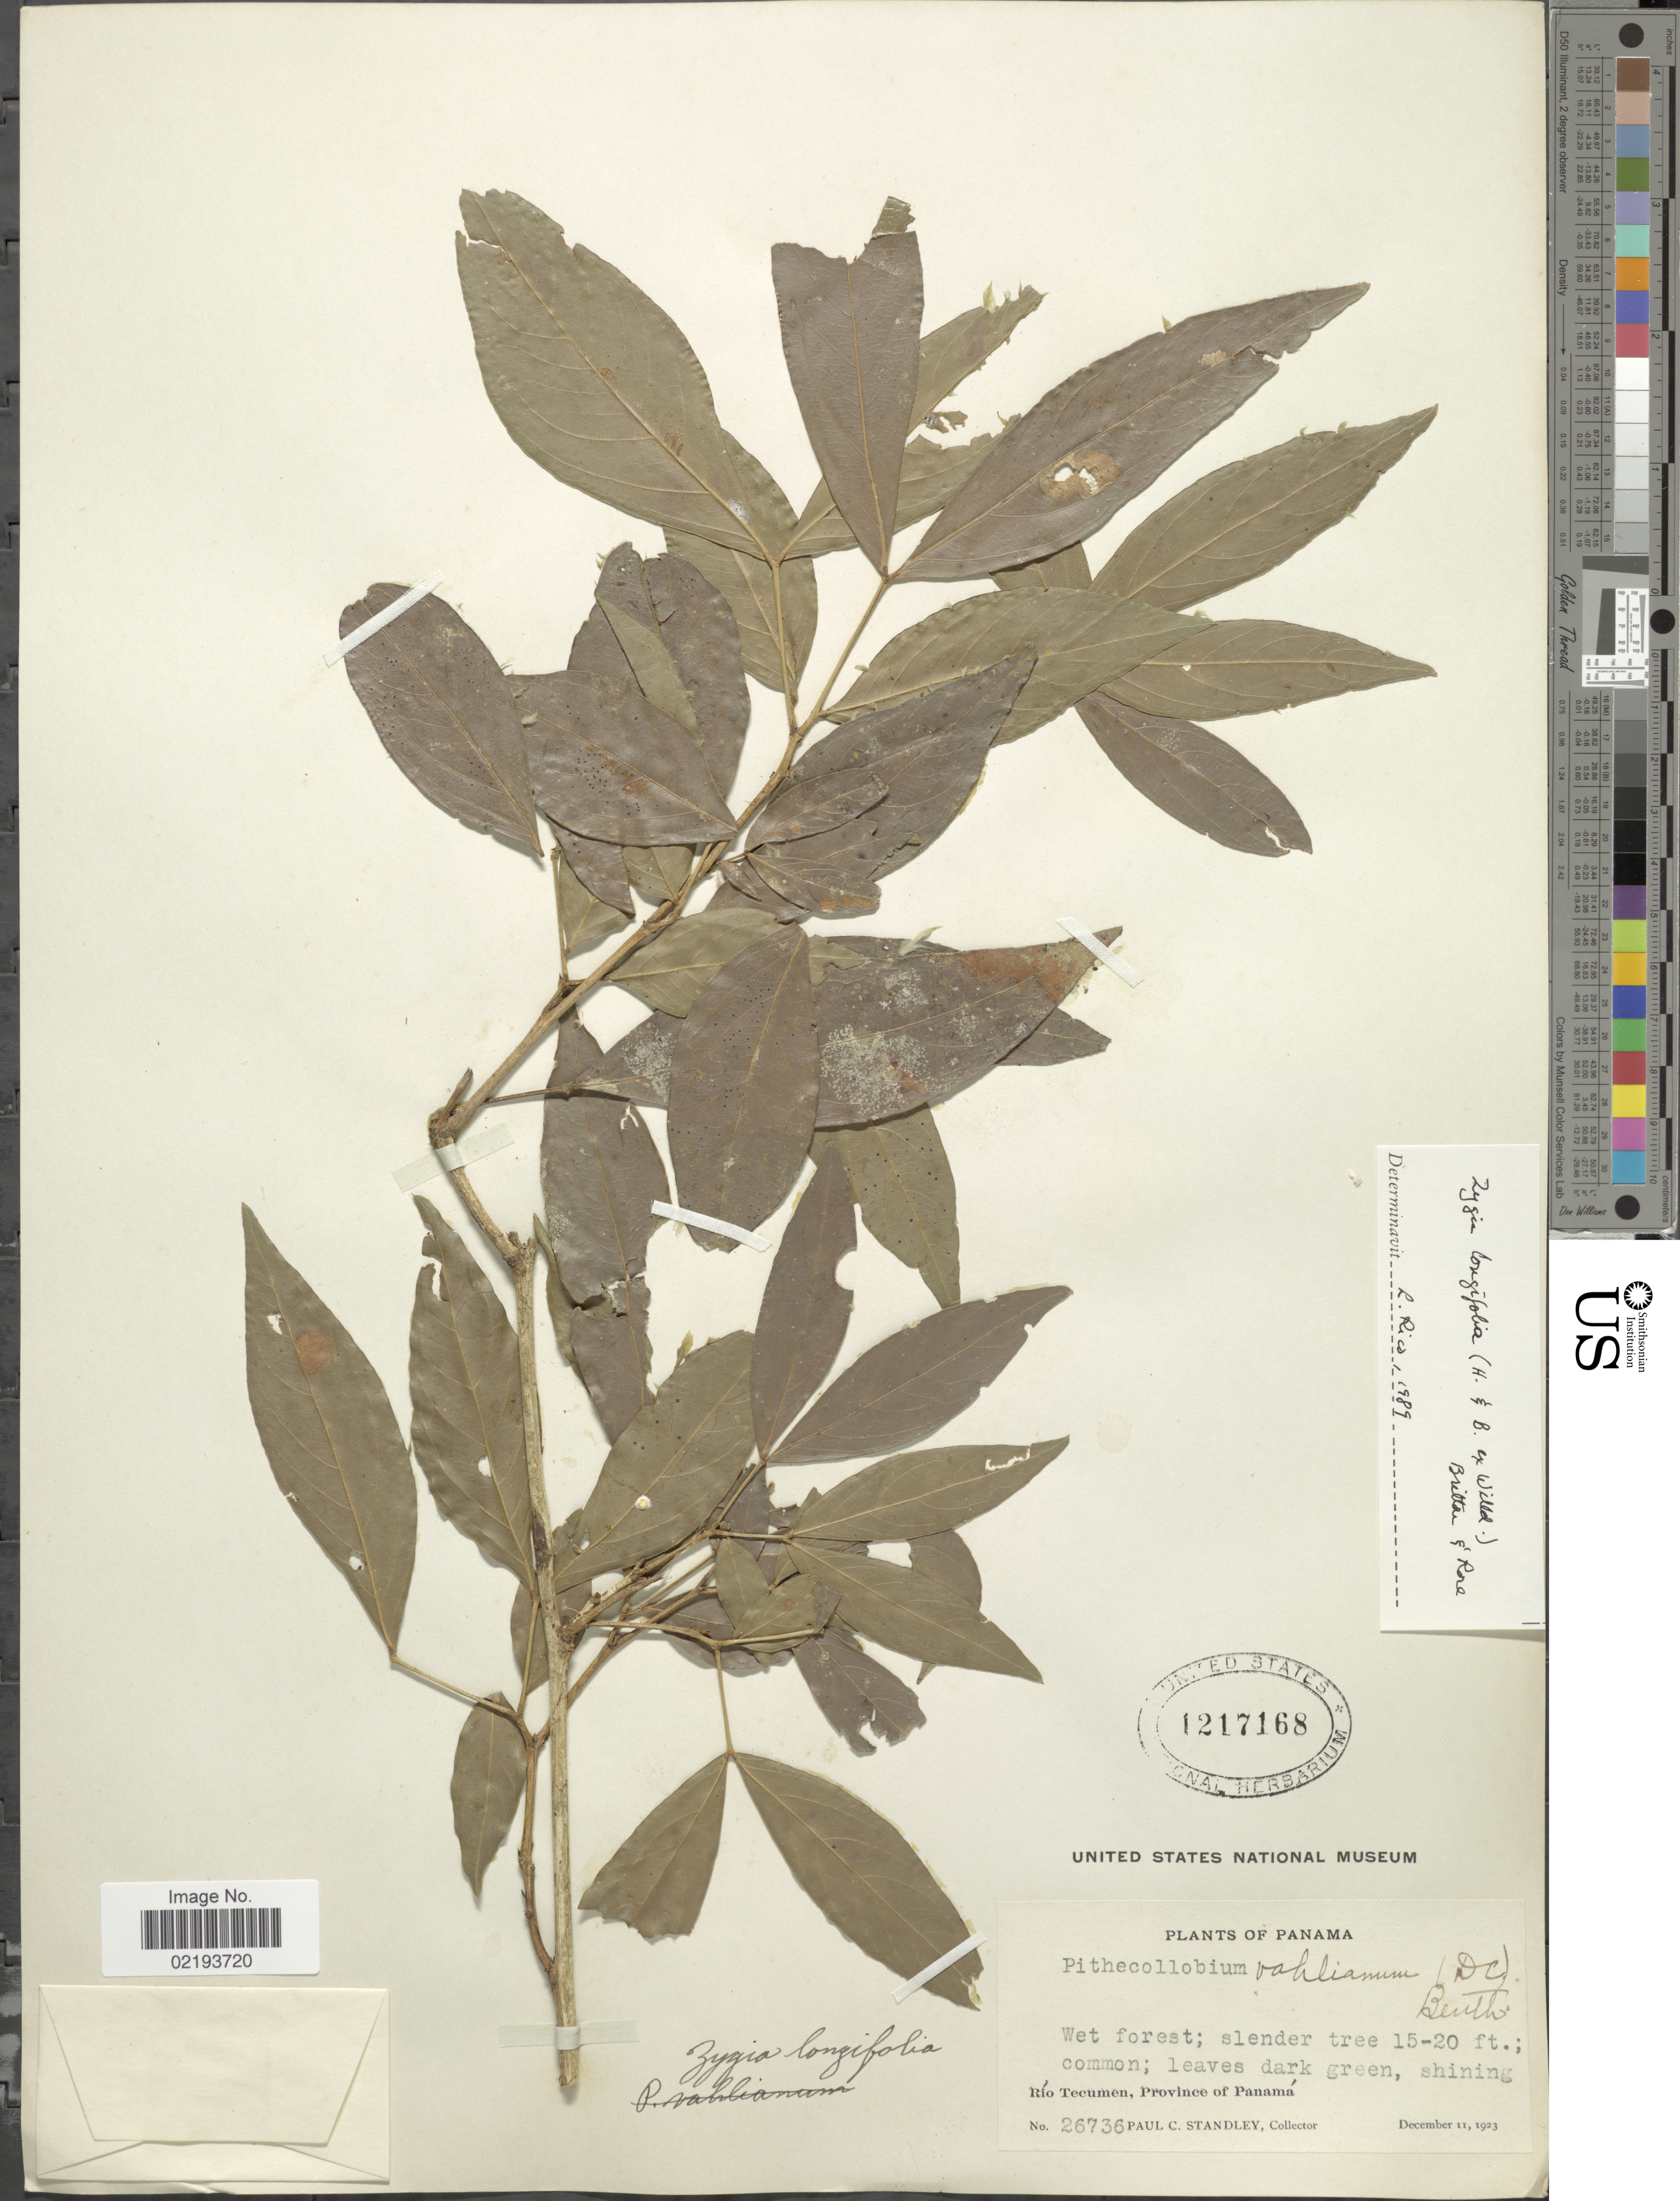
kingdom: Plantae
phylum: Tracheophyta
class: Magnoliopsida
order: Fabales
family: Fabaceae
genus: Zygia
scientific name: Zygia longifolia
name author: (Willd.) Britton & Rose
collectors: P. C. Standley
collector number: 26736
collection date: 1923-12-11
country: Panama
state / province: Panamá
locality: Wet forest; Río Tecumen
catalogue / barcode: US 1217168